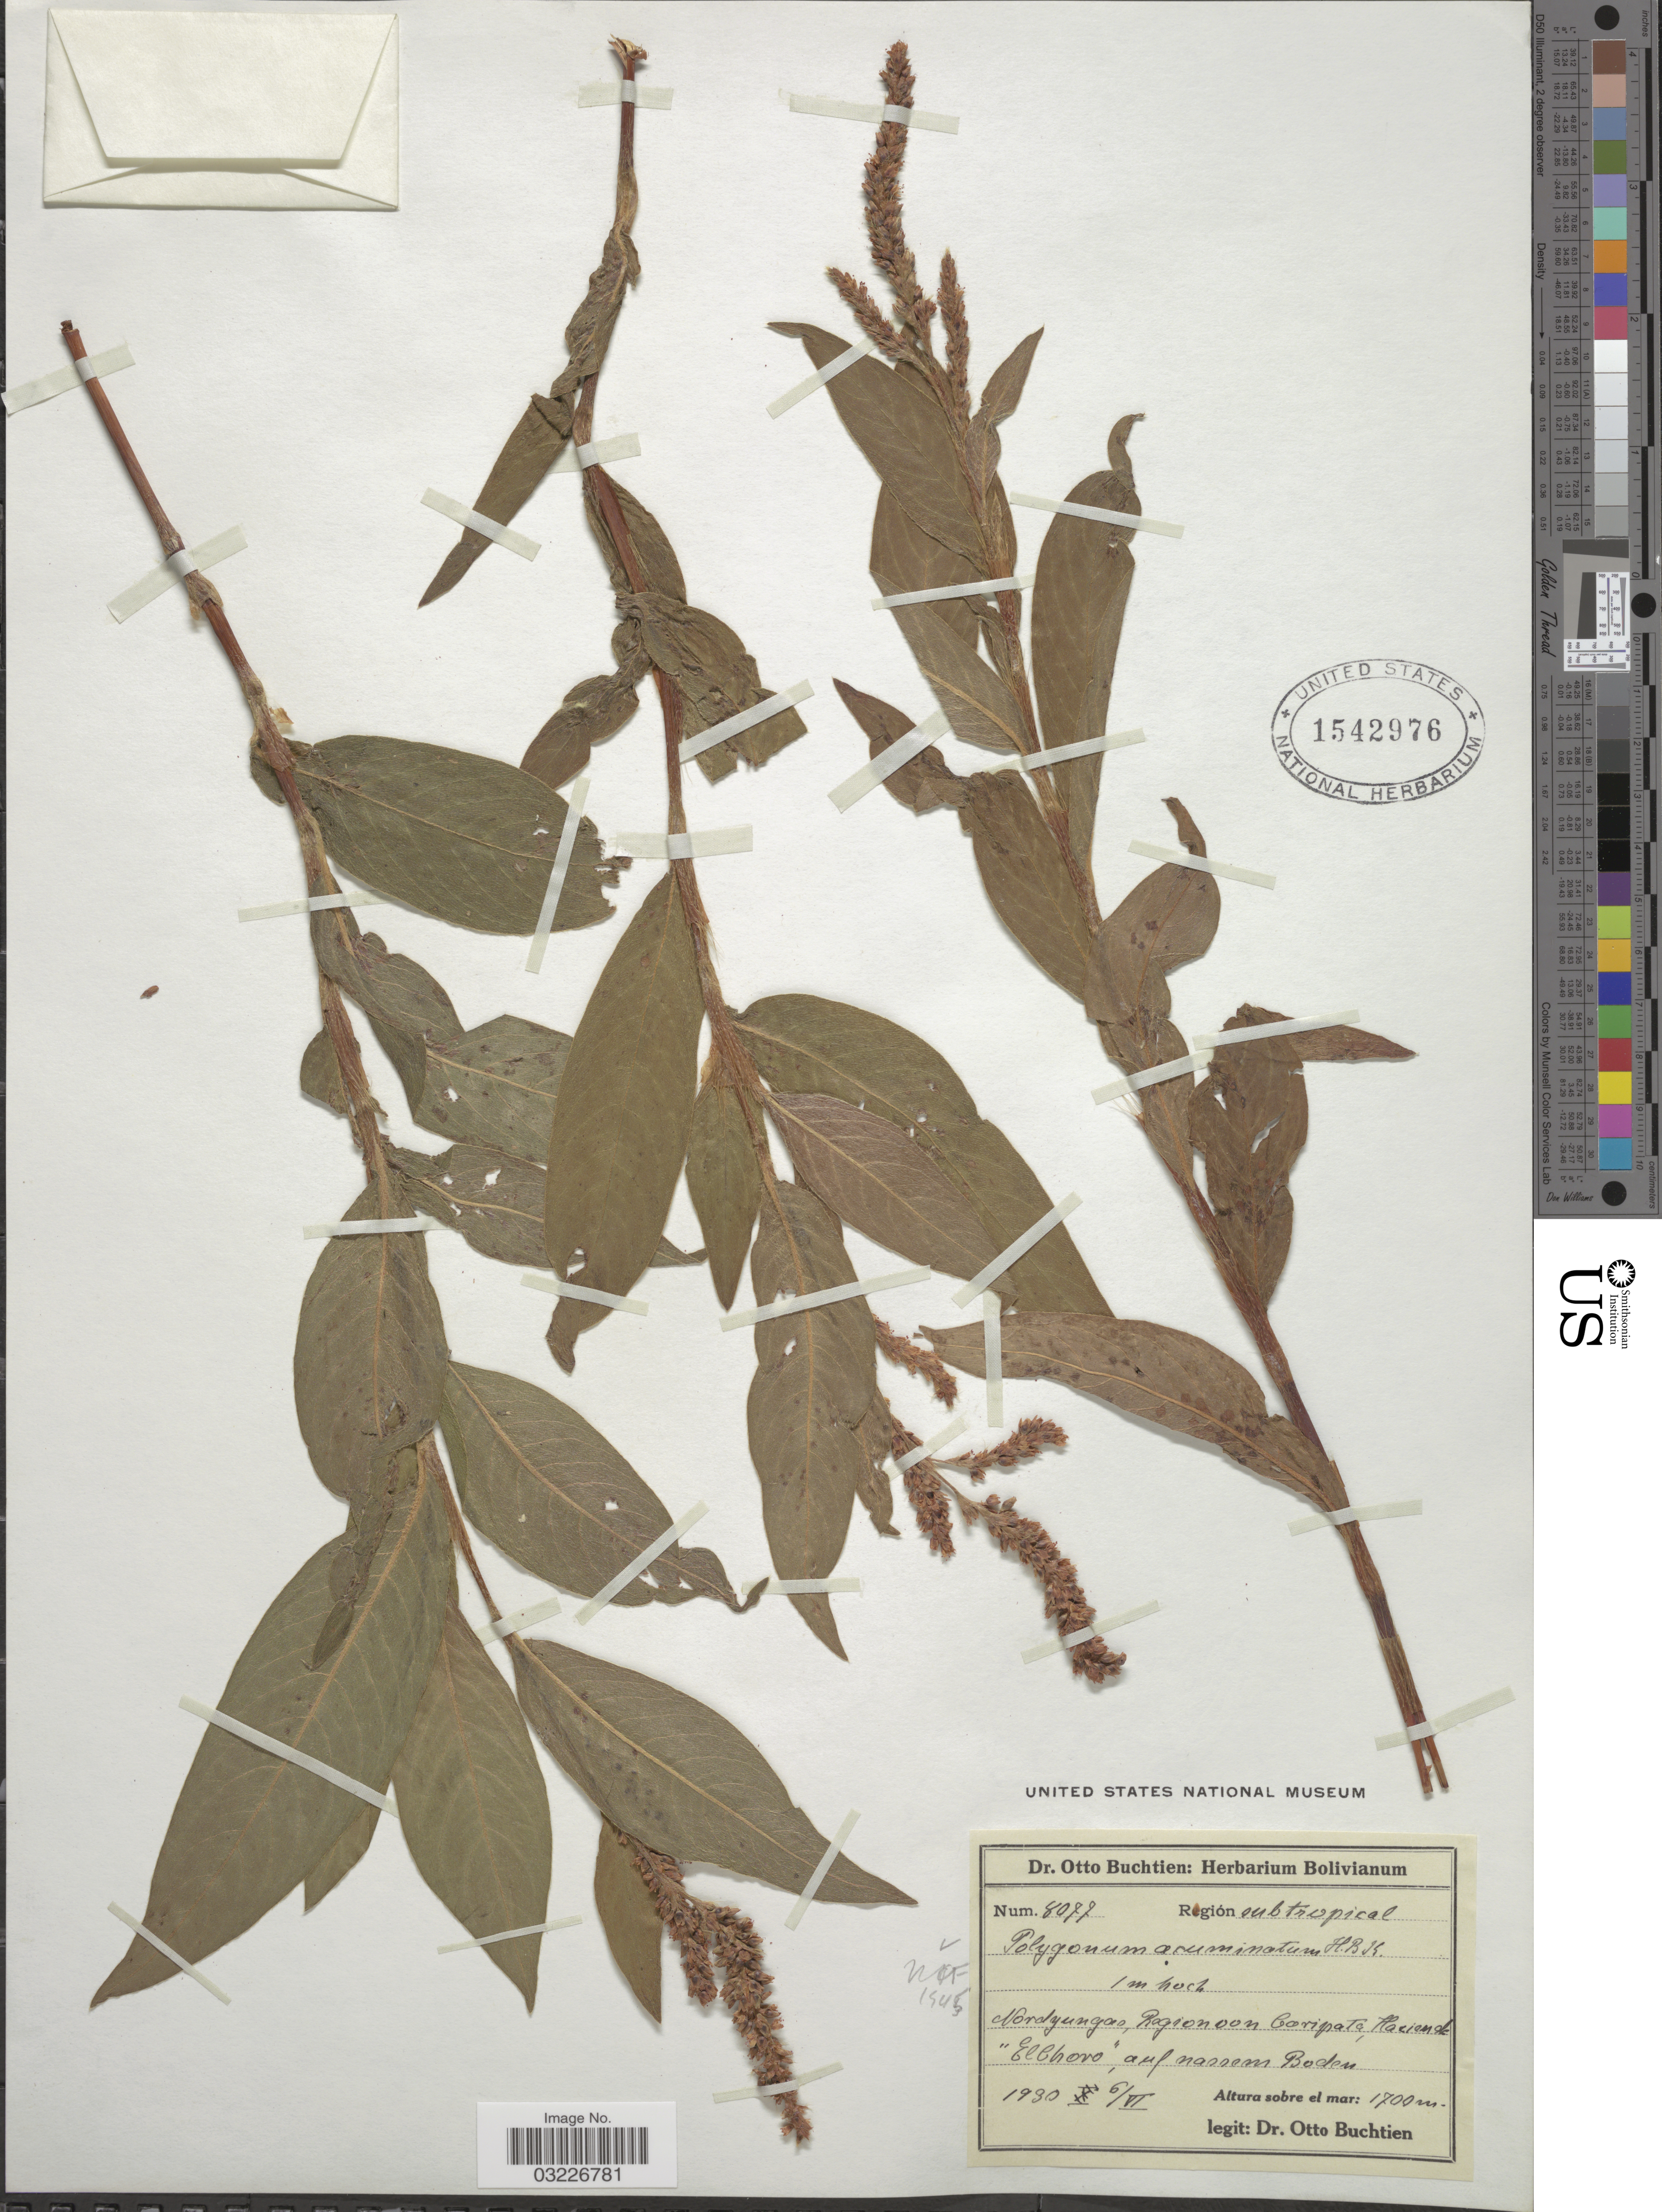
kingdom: Plantae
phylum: Tracheophyta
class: Magnoliopsida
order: Caryophyllales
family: Polygonaceae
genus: Polygonum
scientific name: Polygonum acuminatum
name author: Kunth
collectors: O. Buchtien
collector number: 8077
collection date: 1930-06-06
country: Bolivia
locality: Nordyungas, Region von Coripata, Hacienda "El Choro".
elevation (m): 1700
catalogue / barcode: US 1542976